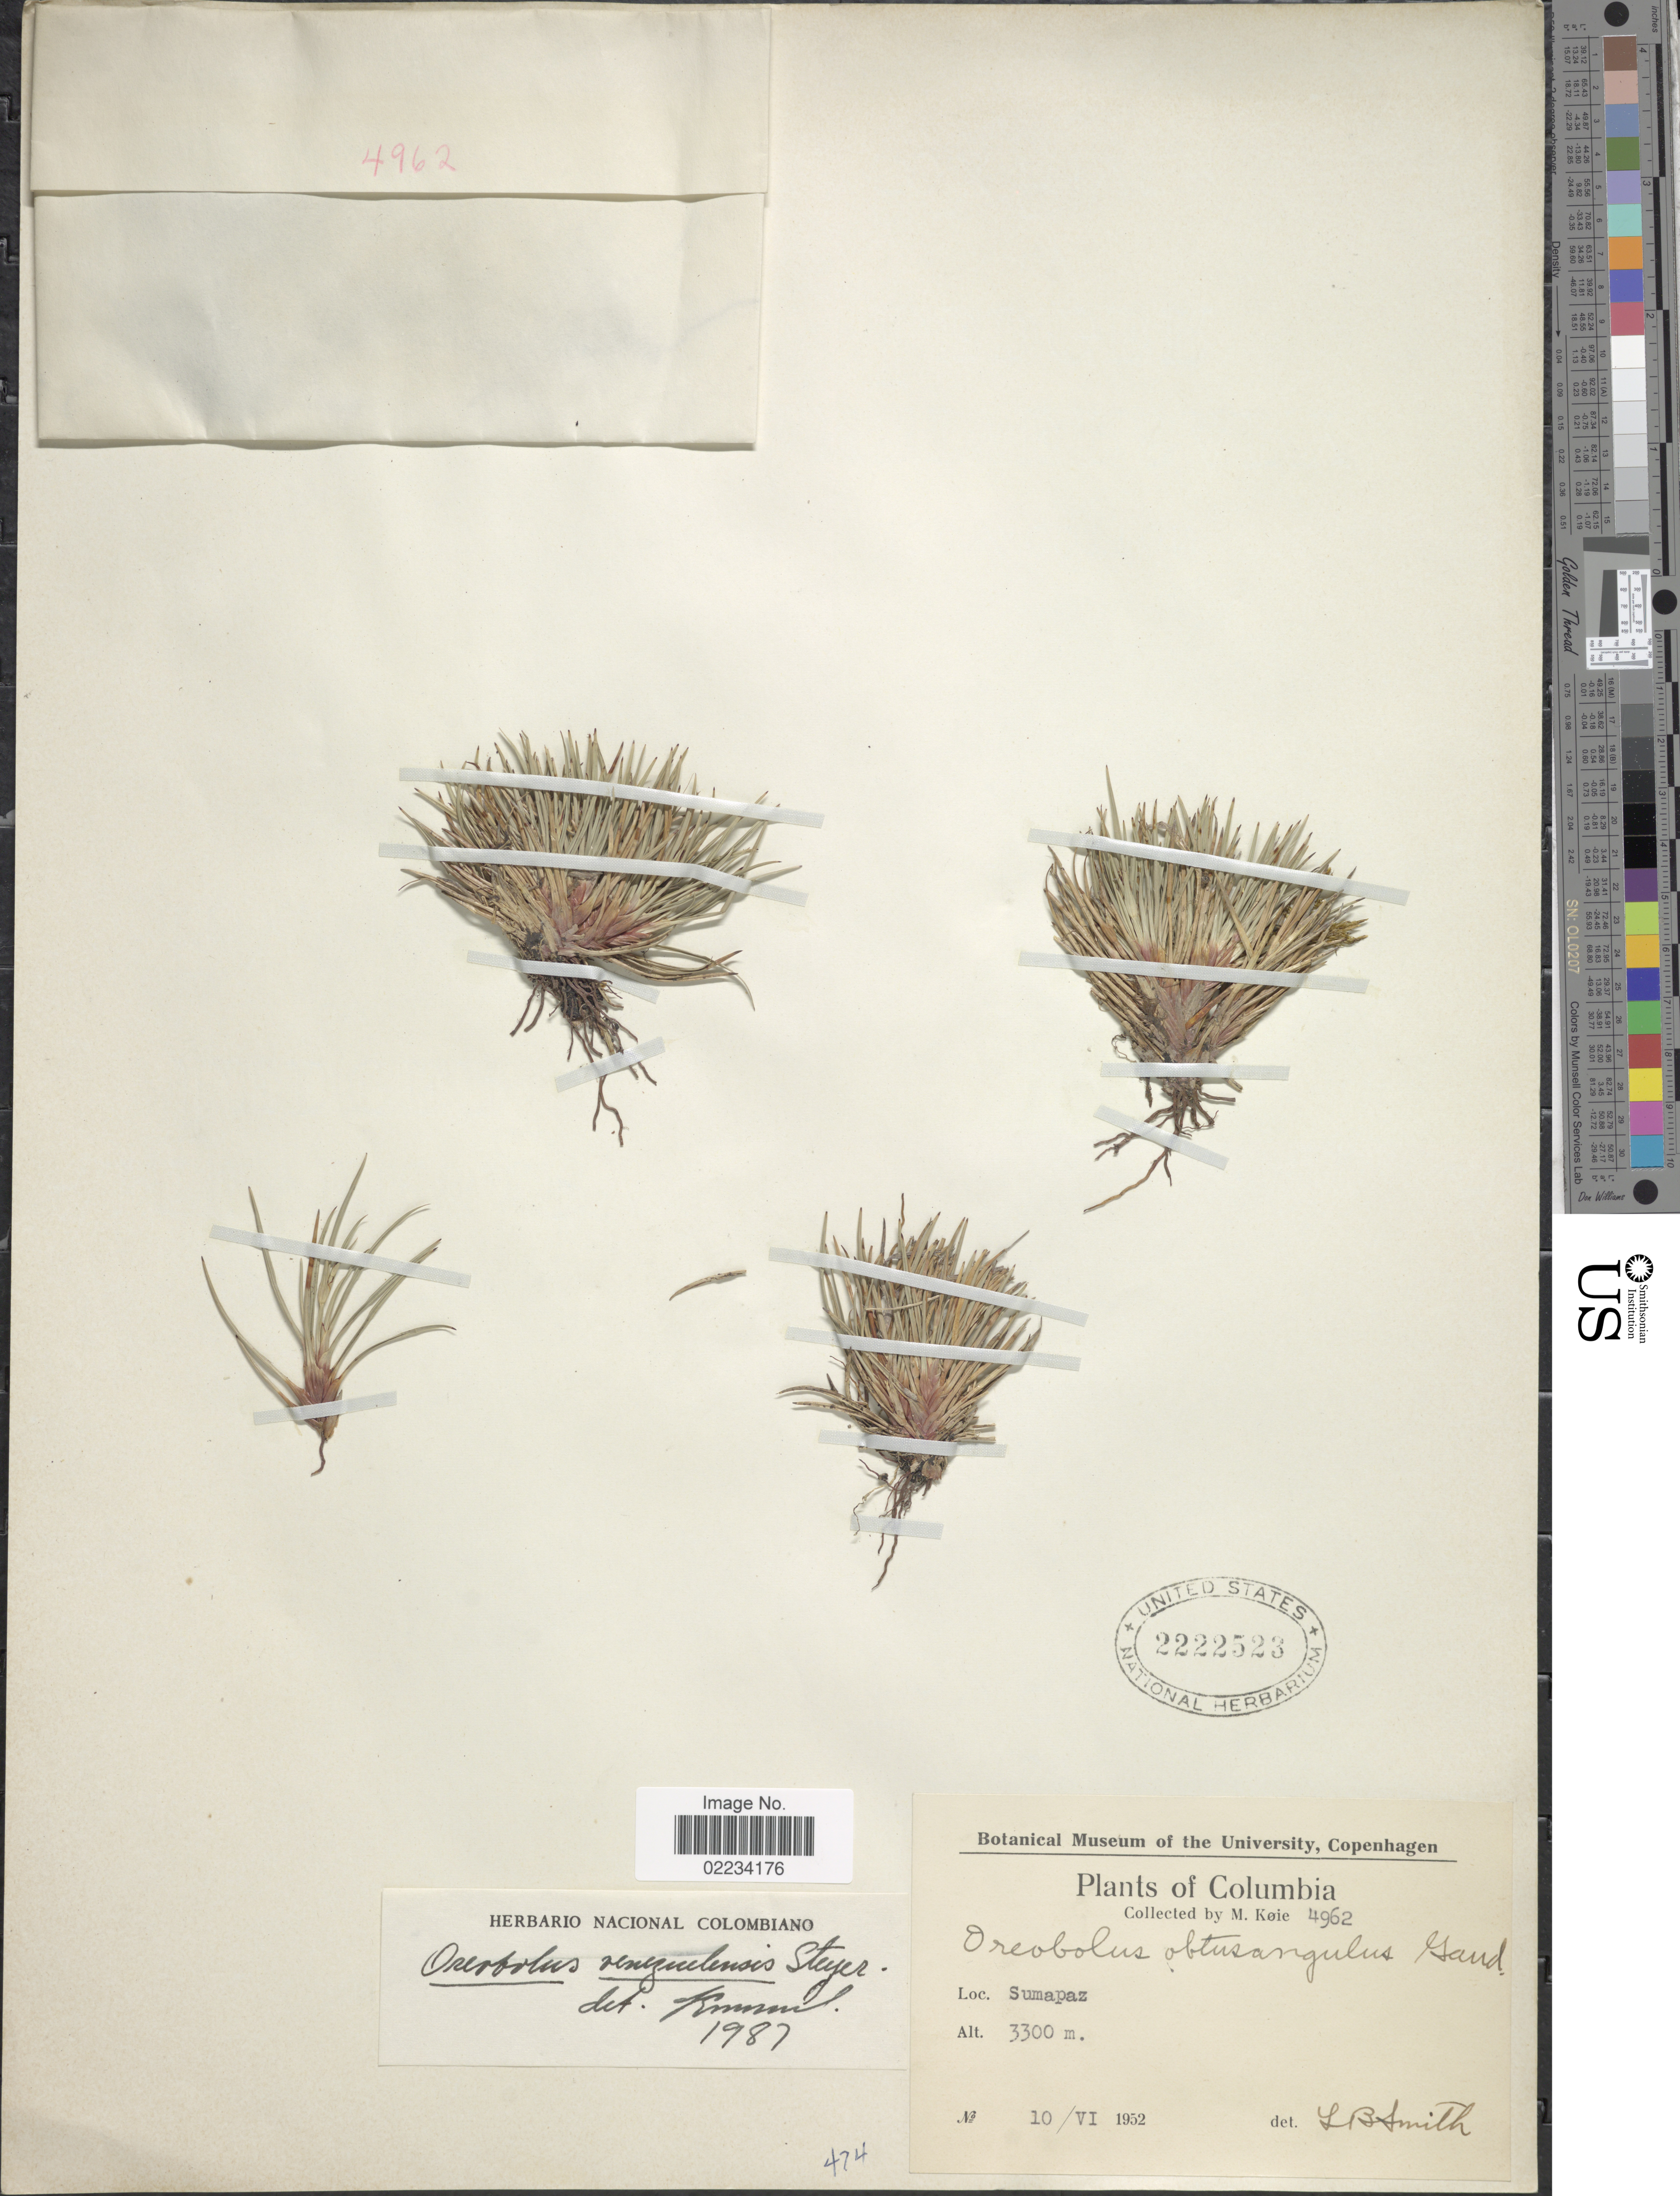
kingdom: Plantae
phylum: Tracheophyta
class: Liliopsida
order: Poales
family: Cyperaceae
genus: Oreobolus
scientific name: Oreobolus venezuelensis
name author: Steyerm.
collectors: M. Köie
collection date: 1952-06-10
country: Colombia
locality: Sumapaz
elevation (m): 3300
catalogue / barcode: US 2222523